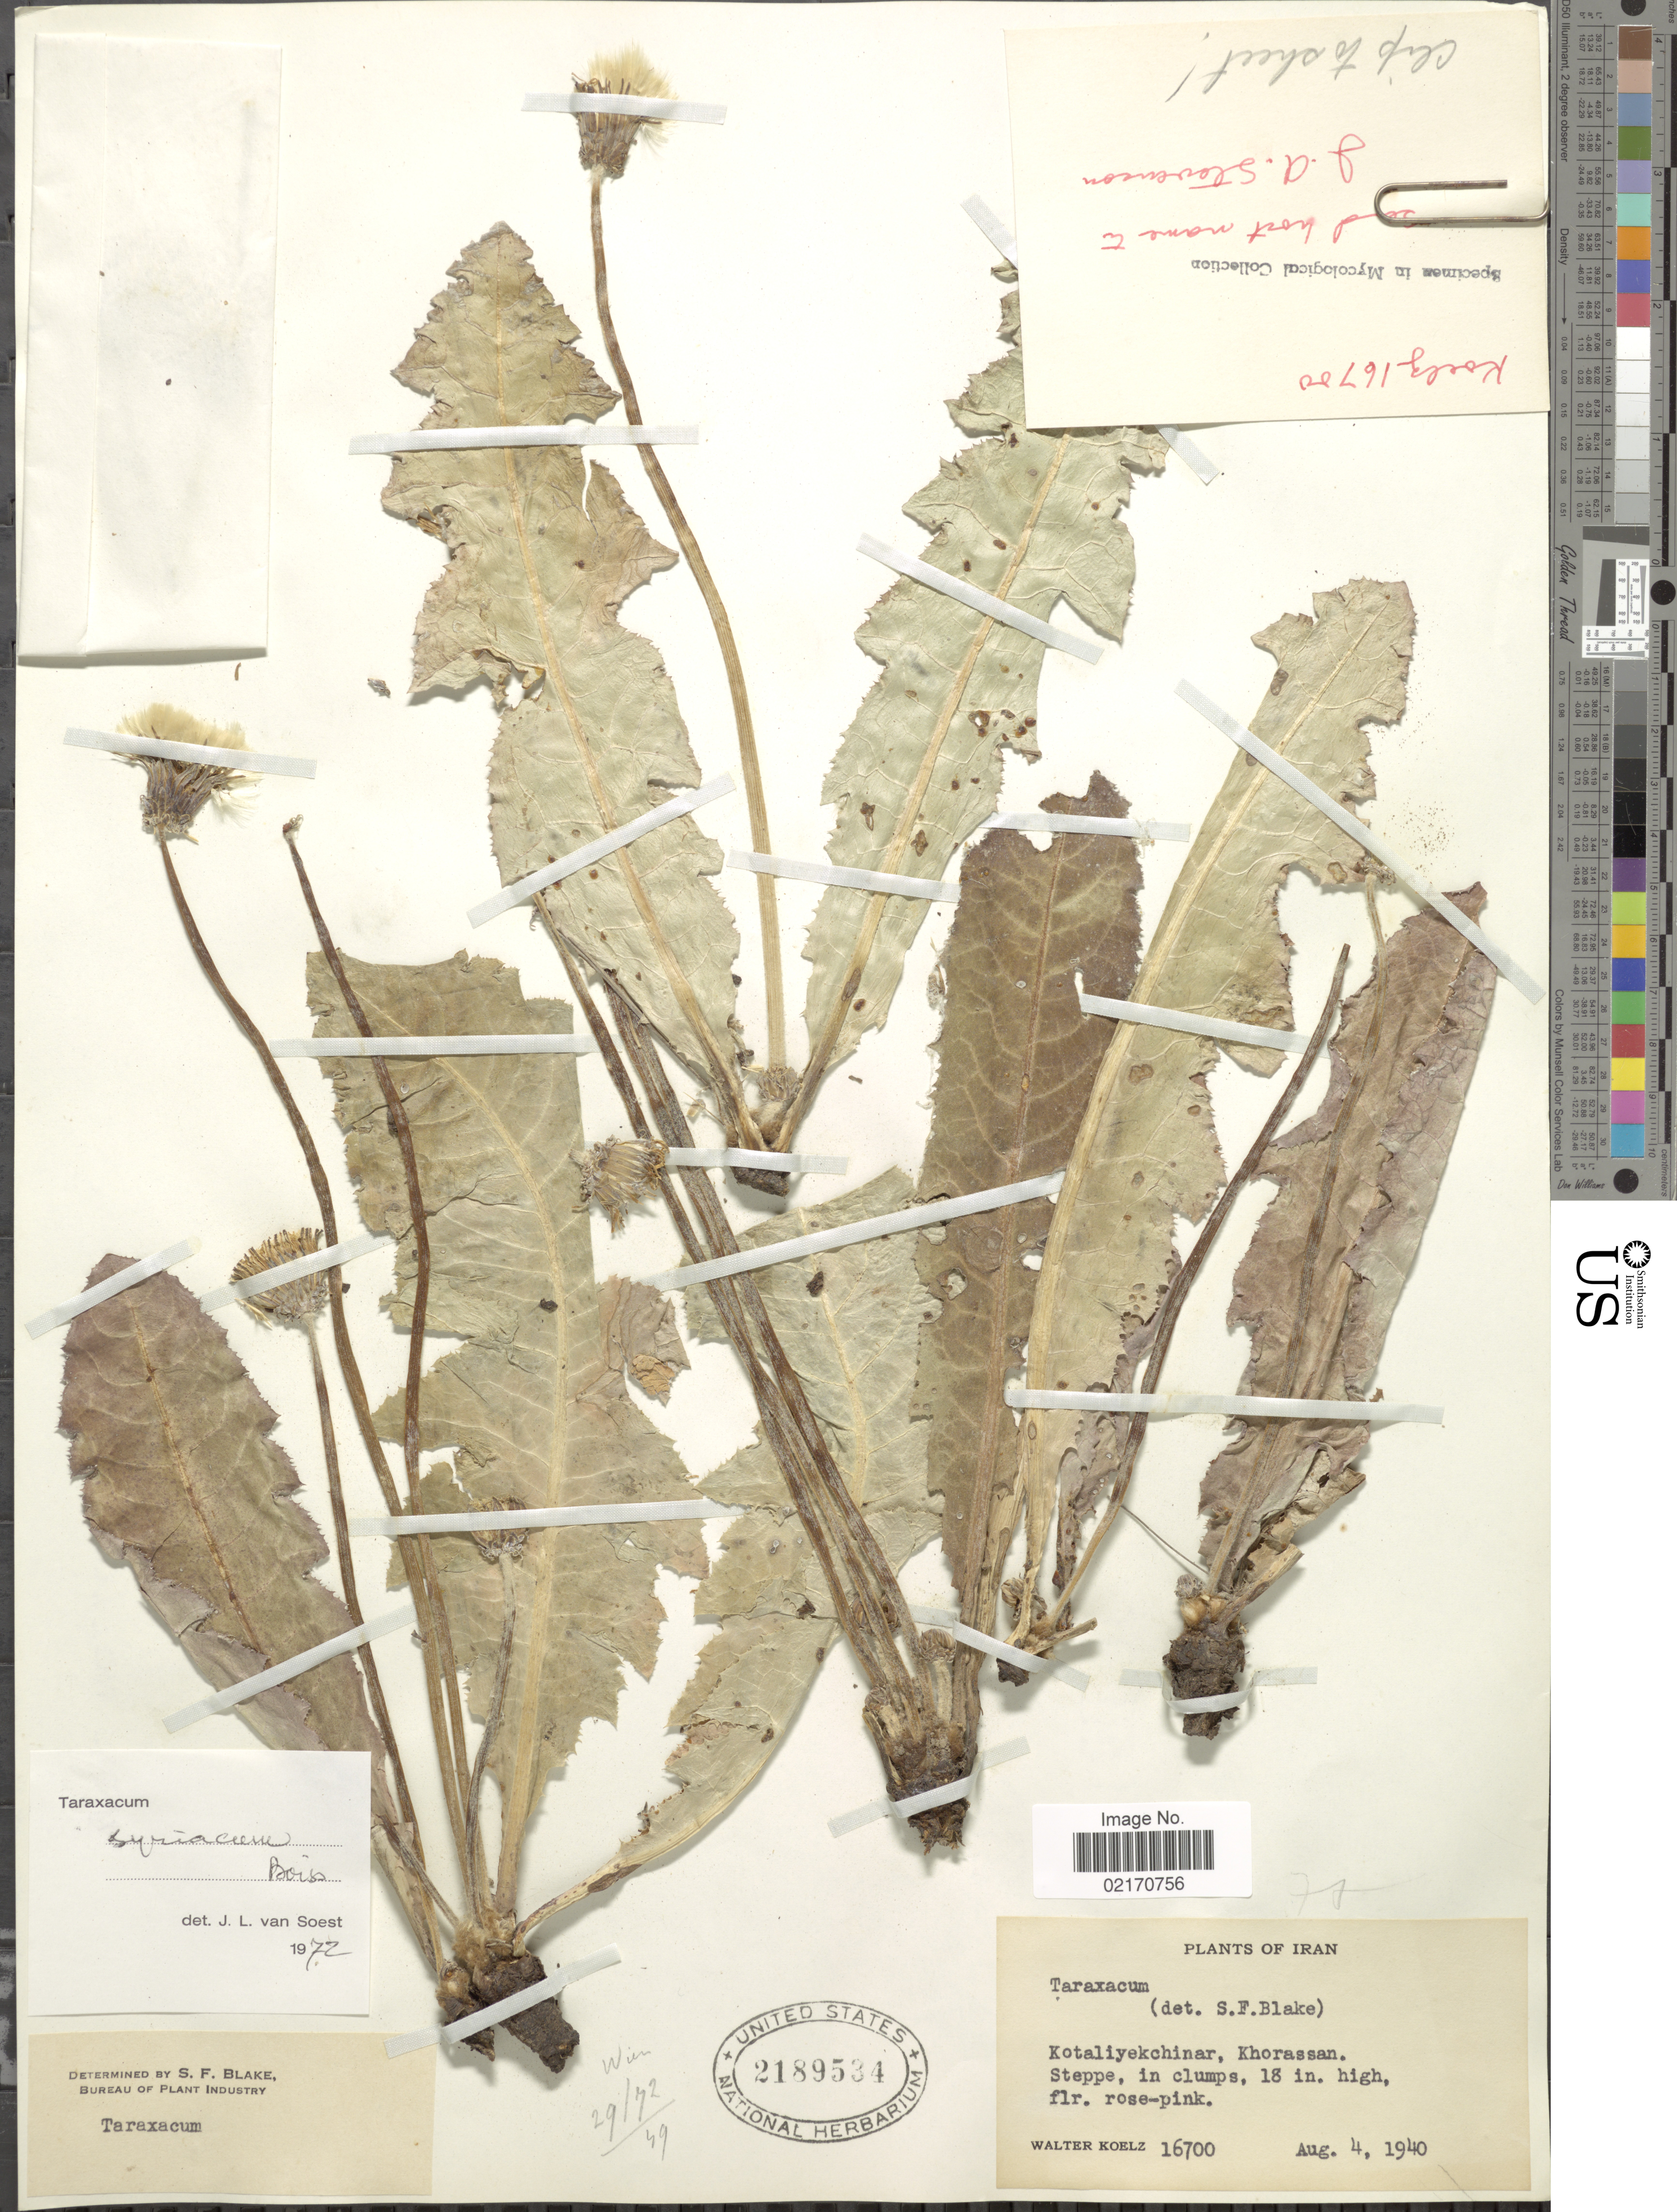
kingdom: Plantae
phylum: Tracheophyta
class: Magnoliopsida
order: Asterales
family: Asteraceae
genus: Taraxacum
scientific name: Taraxacum syriacum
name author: Boiss.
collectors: W. N. Koelz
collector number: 16700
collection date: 1940-08-04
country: Iran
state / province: Khorasan [obsolete]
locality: Kotaliyekchinar, Khorassan.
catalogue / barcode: US 2189534